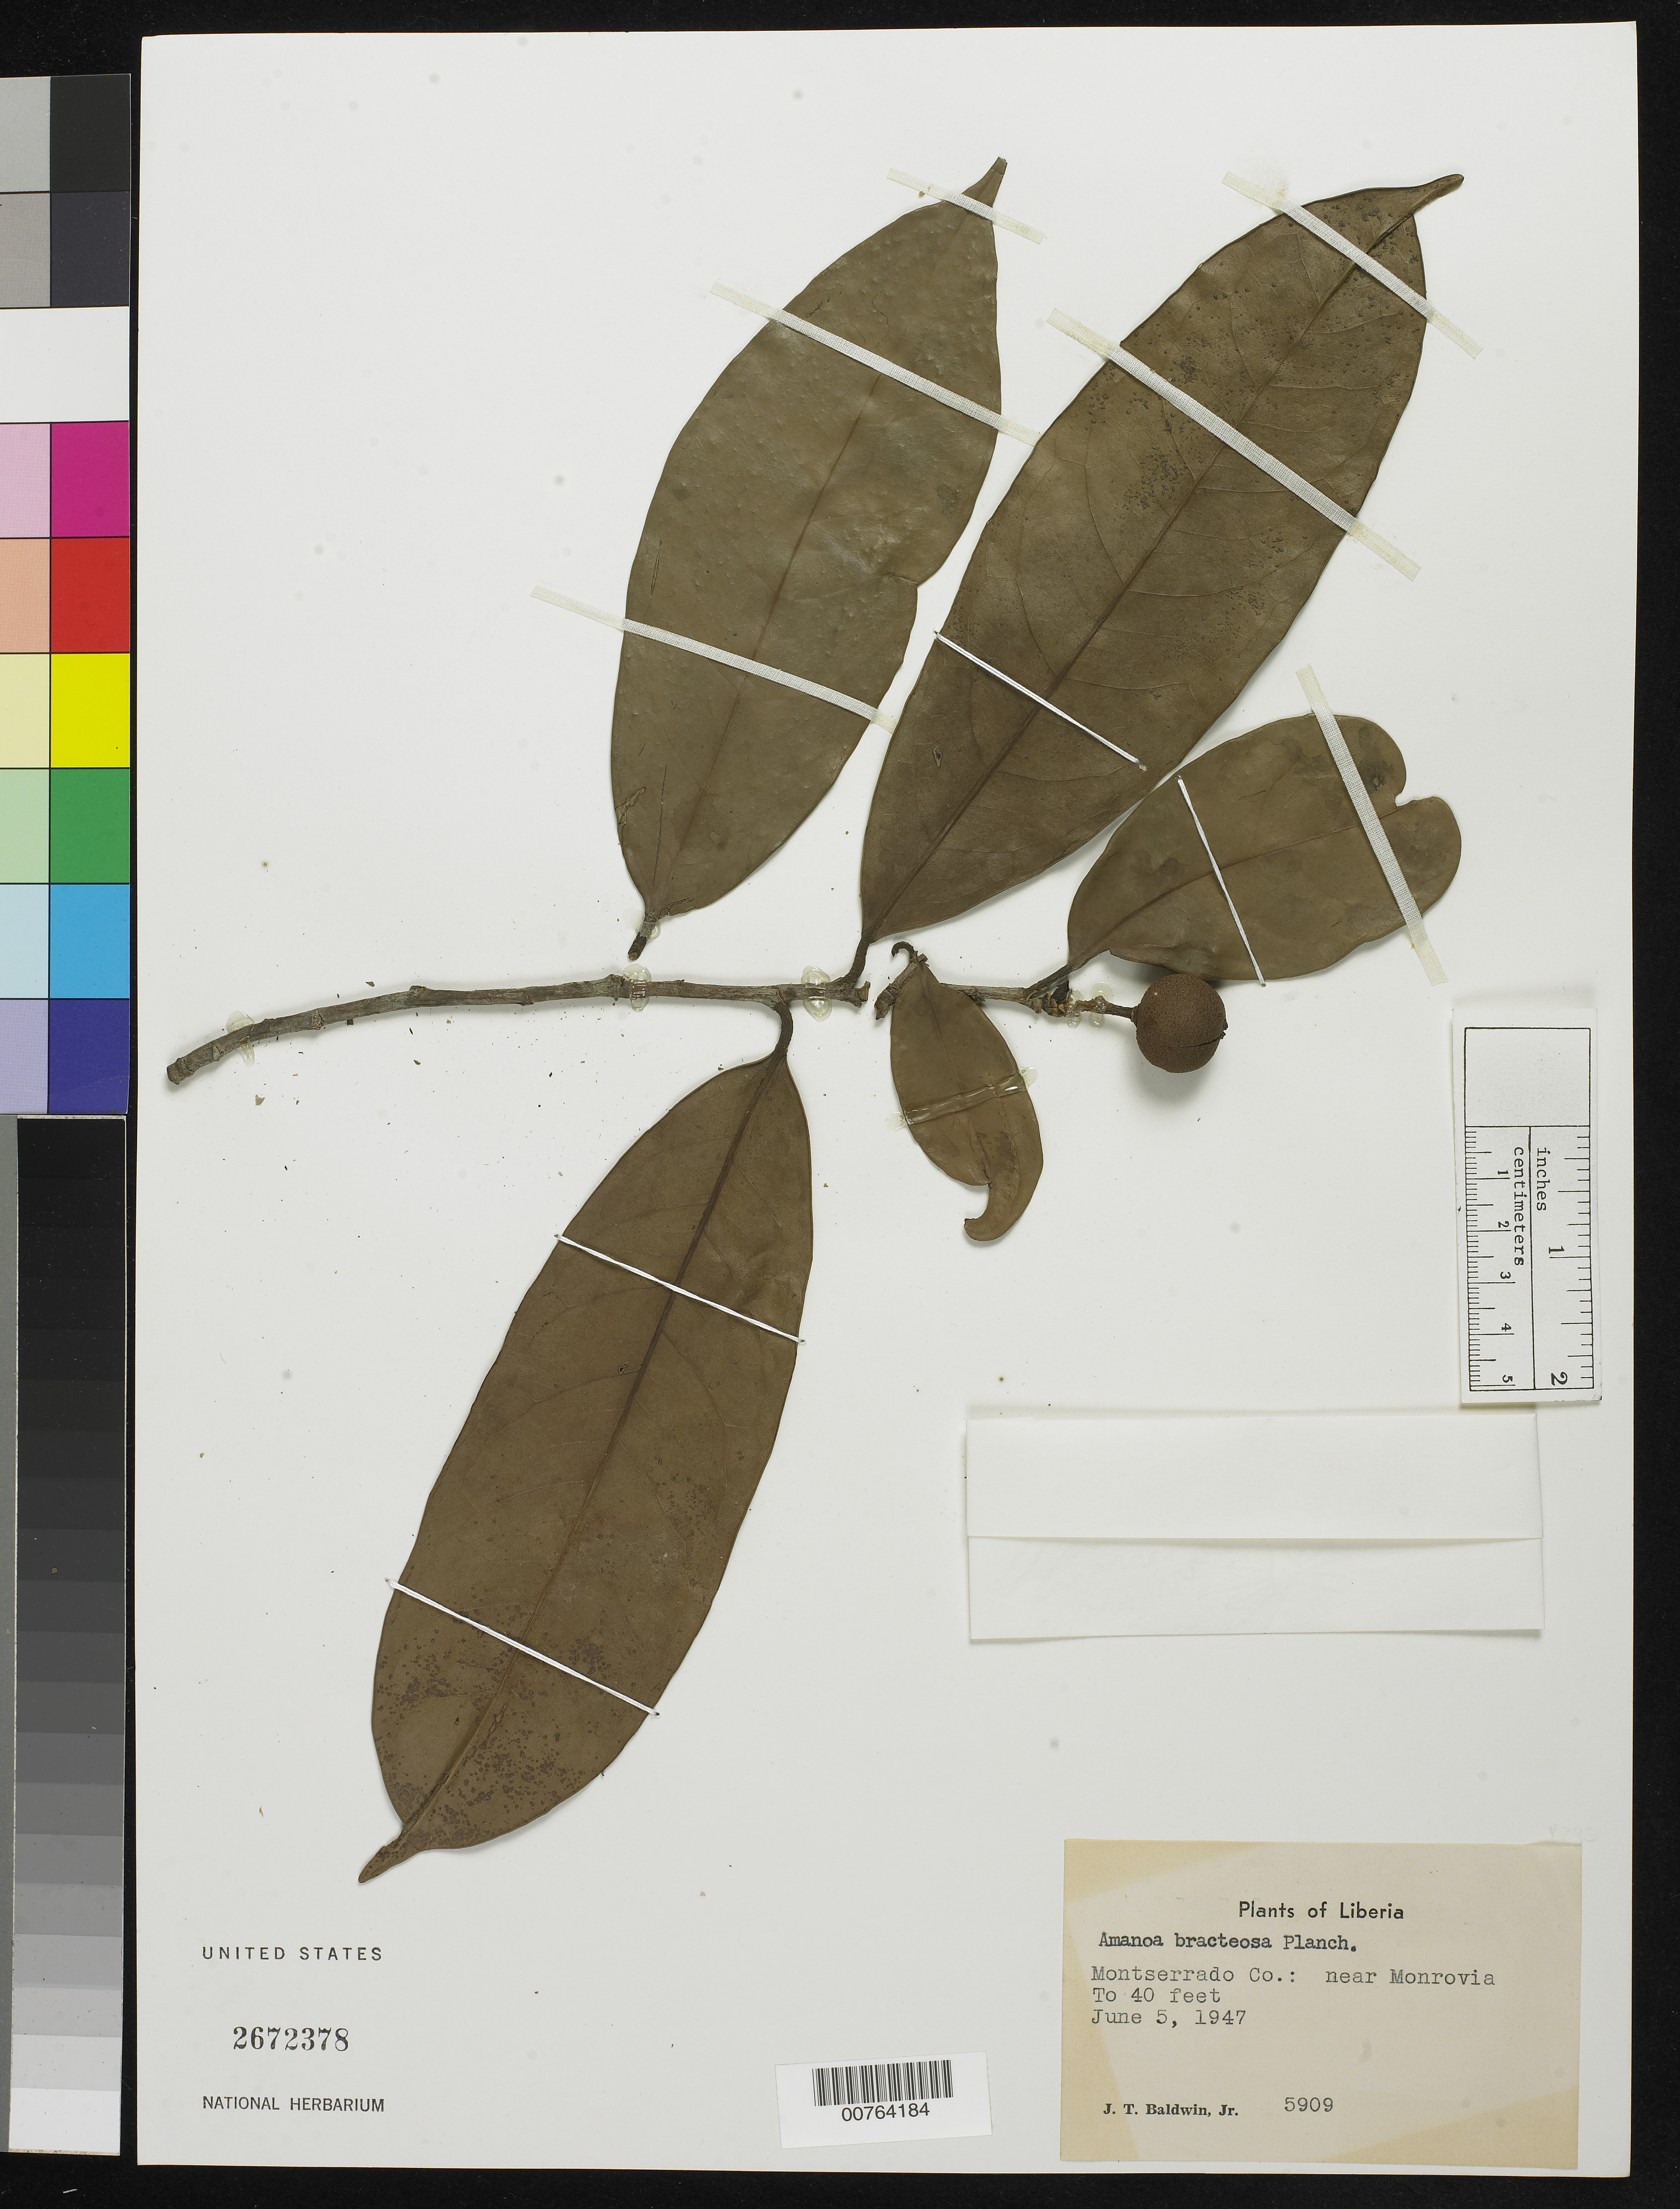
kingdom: Plantae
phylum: Tracheophyta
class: Magnoliopsida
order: Malpighiales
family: Phyllanthaceae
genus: Amanoa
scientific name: Amanoa bracteosa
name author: Planch.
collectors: J. T. Baldwin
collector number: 5909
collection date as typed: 5 Jun 1947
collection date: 1947-06-05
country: Liberia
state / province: Montserrado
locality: near Monrovia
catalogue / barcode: US 2672378